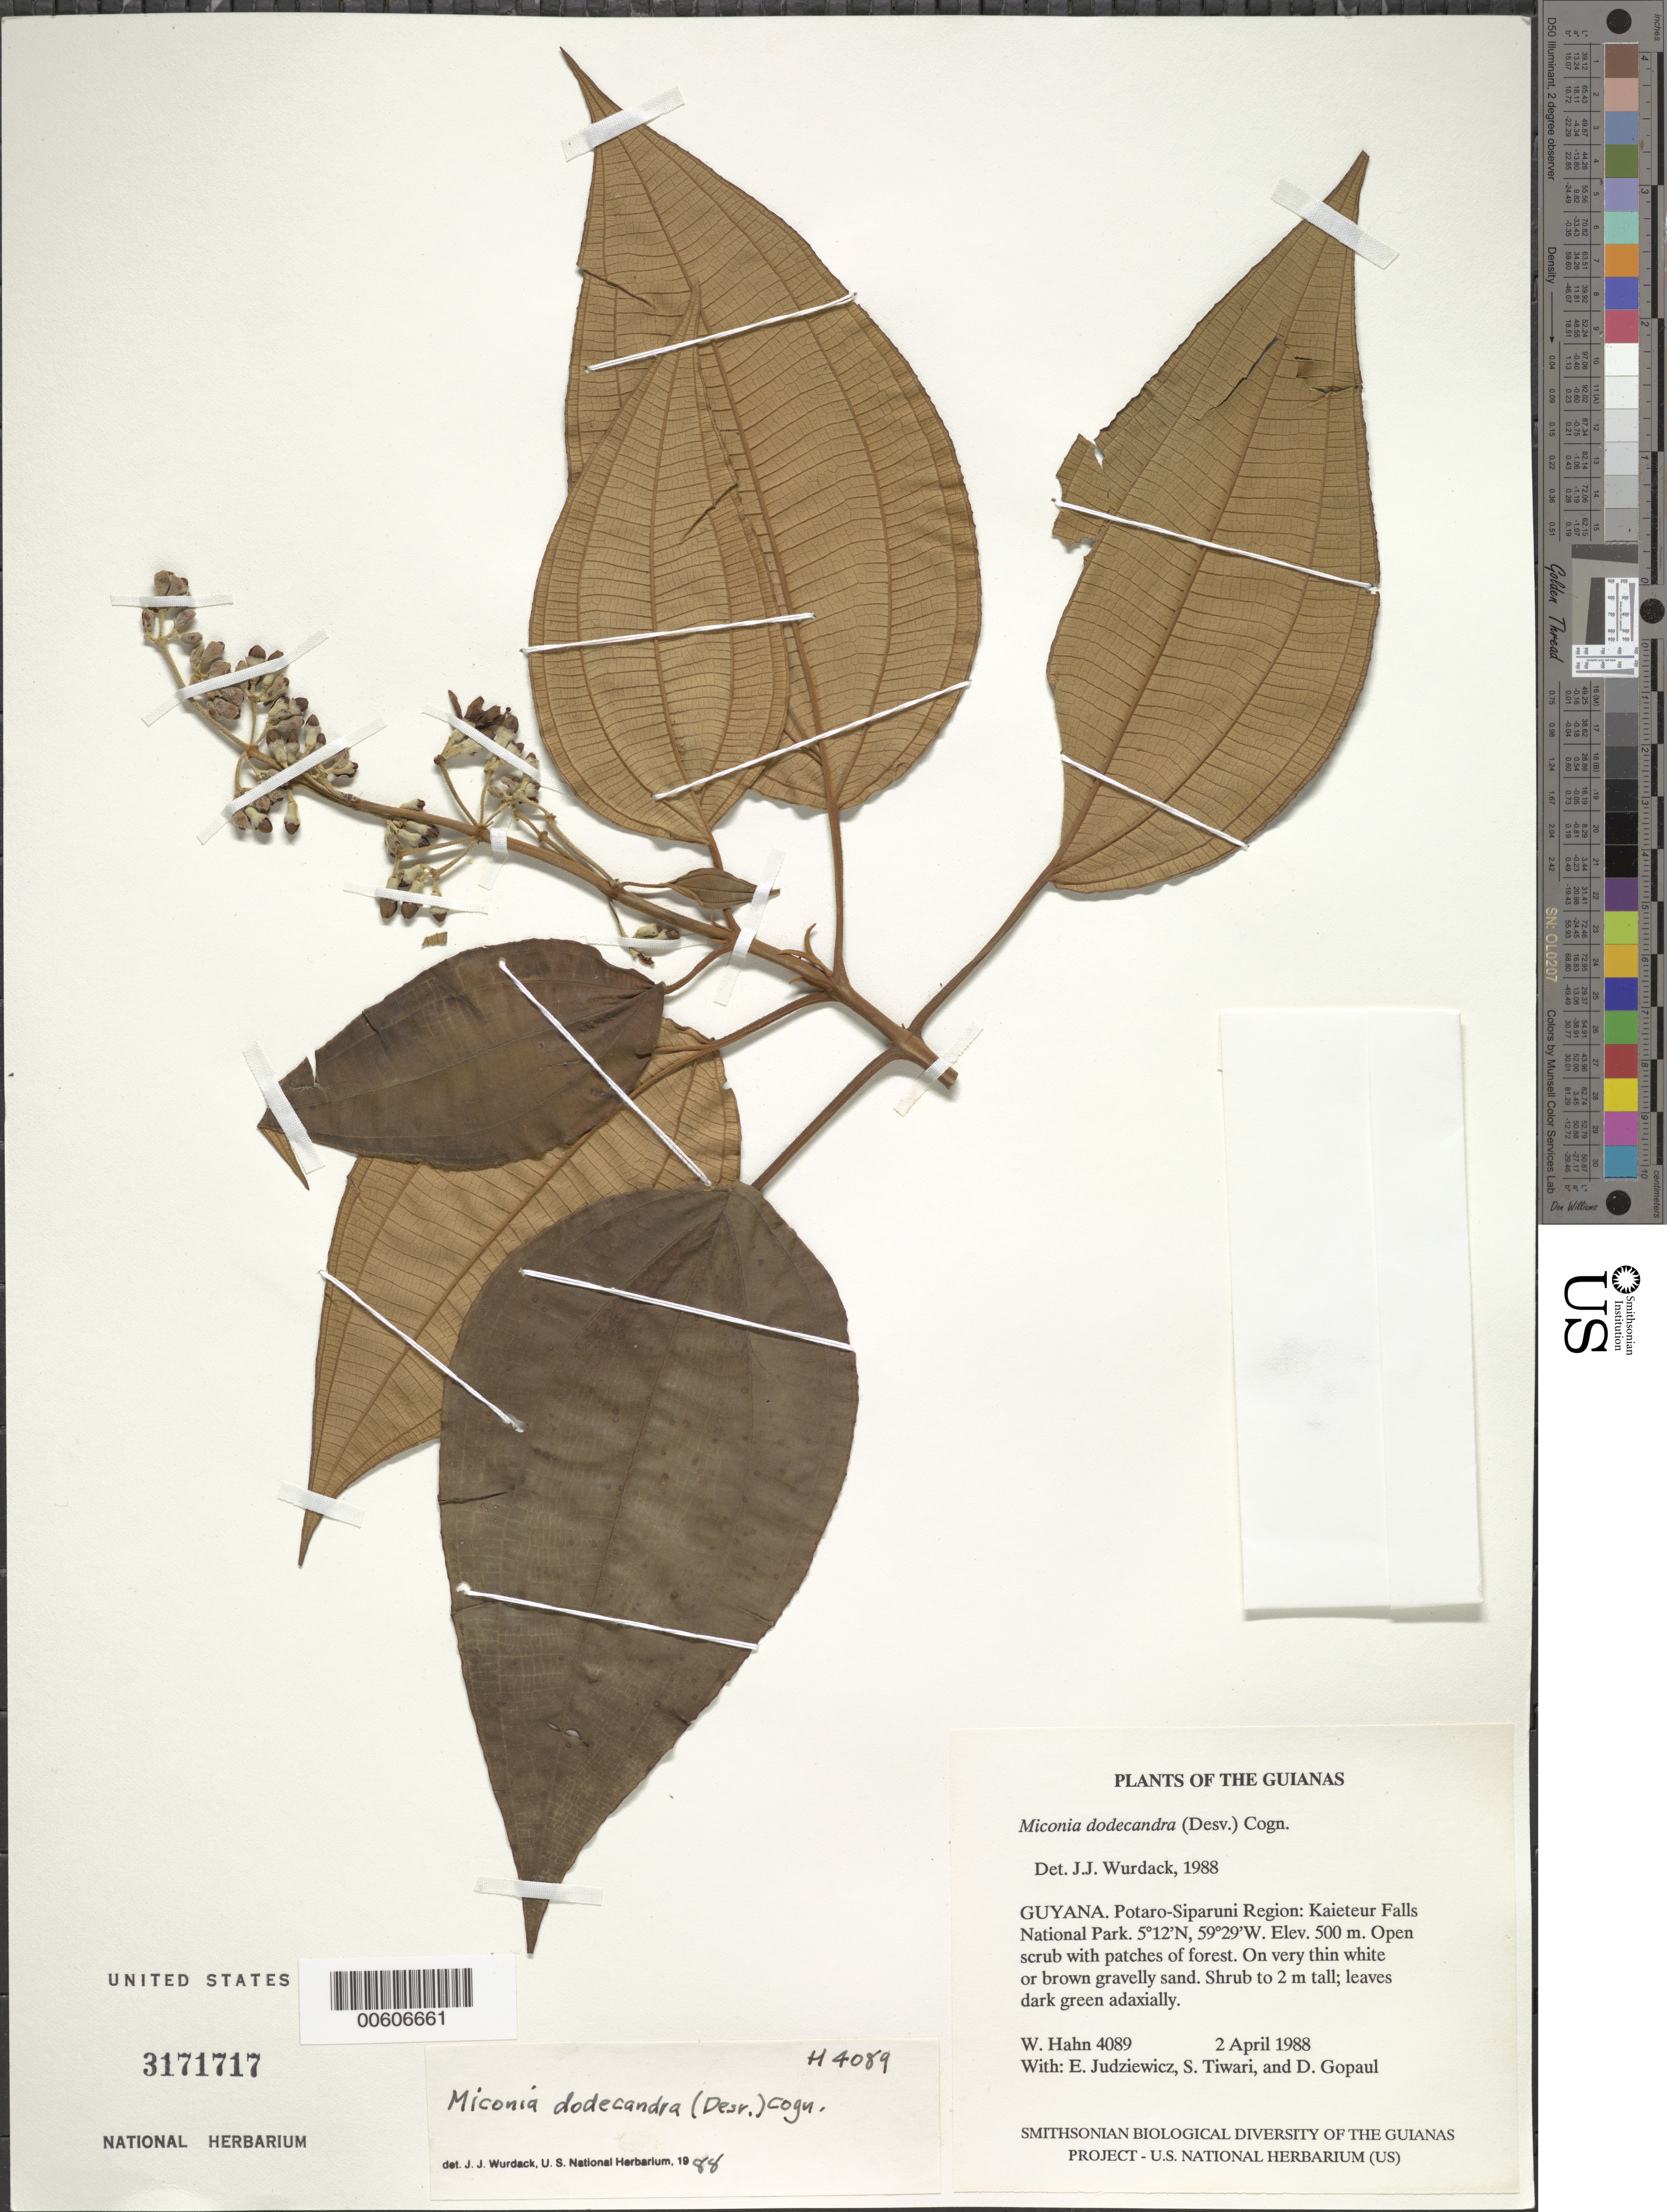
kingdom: Plantae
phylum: Tracheophyta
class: Magnoliopsida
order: Myrtales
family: Melastomataceae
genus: Miconia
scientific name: Miconia dodecandra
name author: Cogn.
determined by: Wurdack, John J., (US), US (UNITED STATES)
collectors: W. Hahn, E. J. Judziewicz, S. Tiwari & D. Gopaul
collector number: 4089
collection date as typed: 2 April 1988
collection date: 1988-04-02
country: Guyana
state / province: Potaro-Siparuni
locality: Kaieteur Falls National Park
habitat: Open scrub with patches of forest. On very thin white or brown gravelly sand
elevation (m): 500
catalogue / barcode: US 3171717